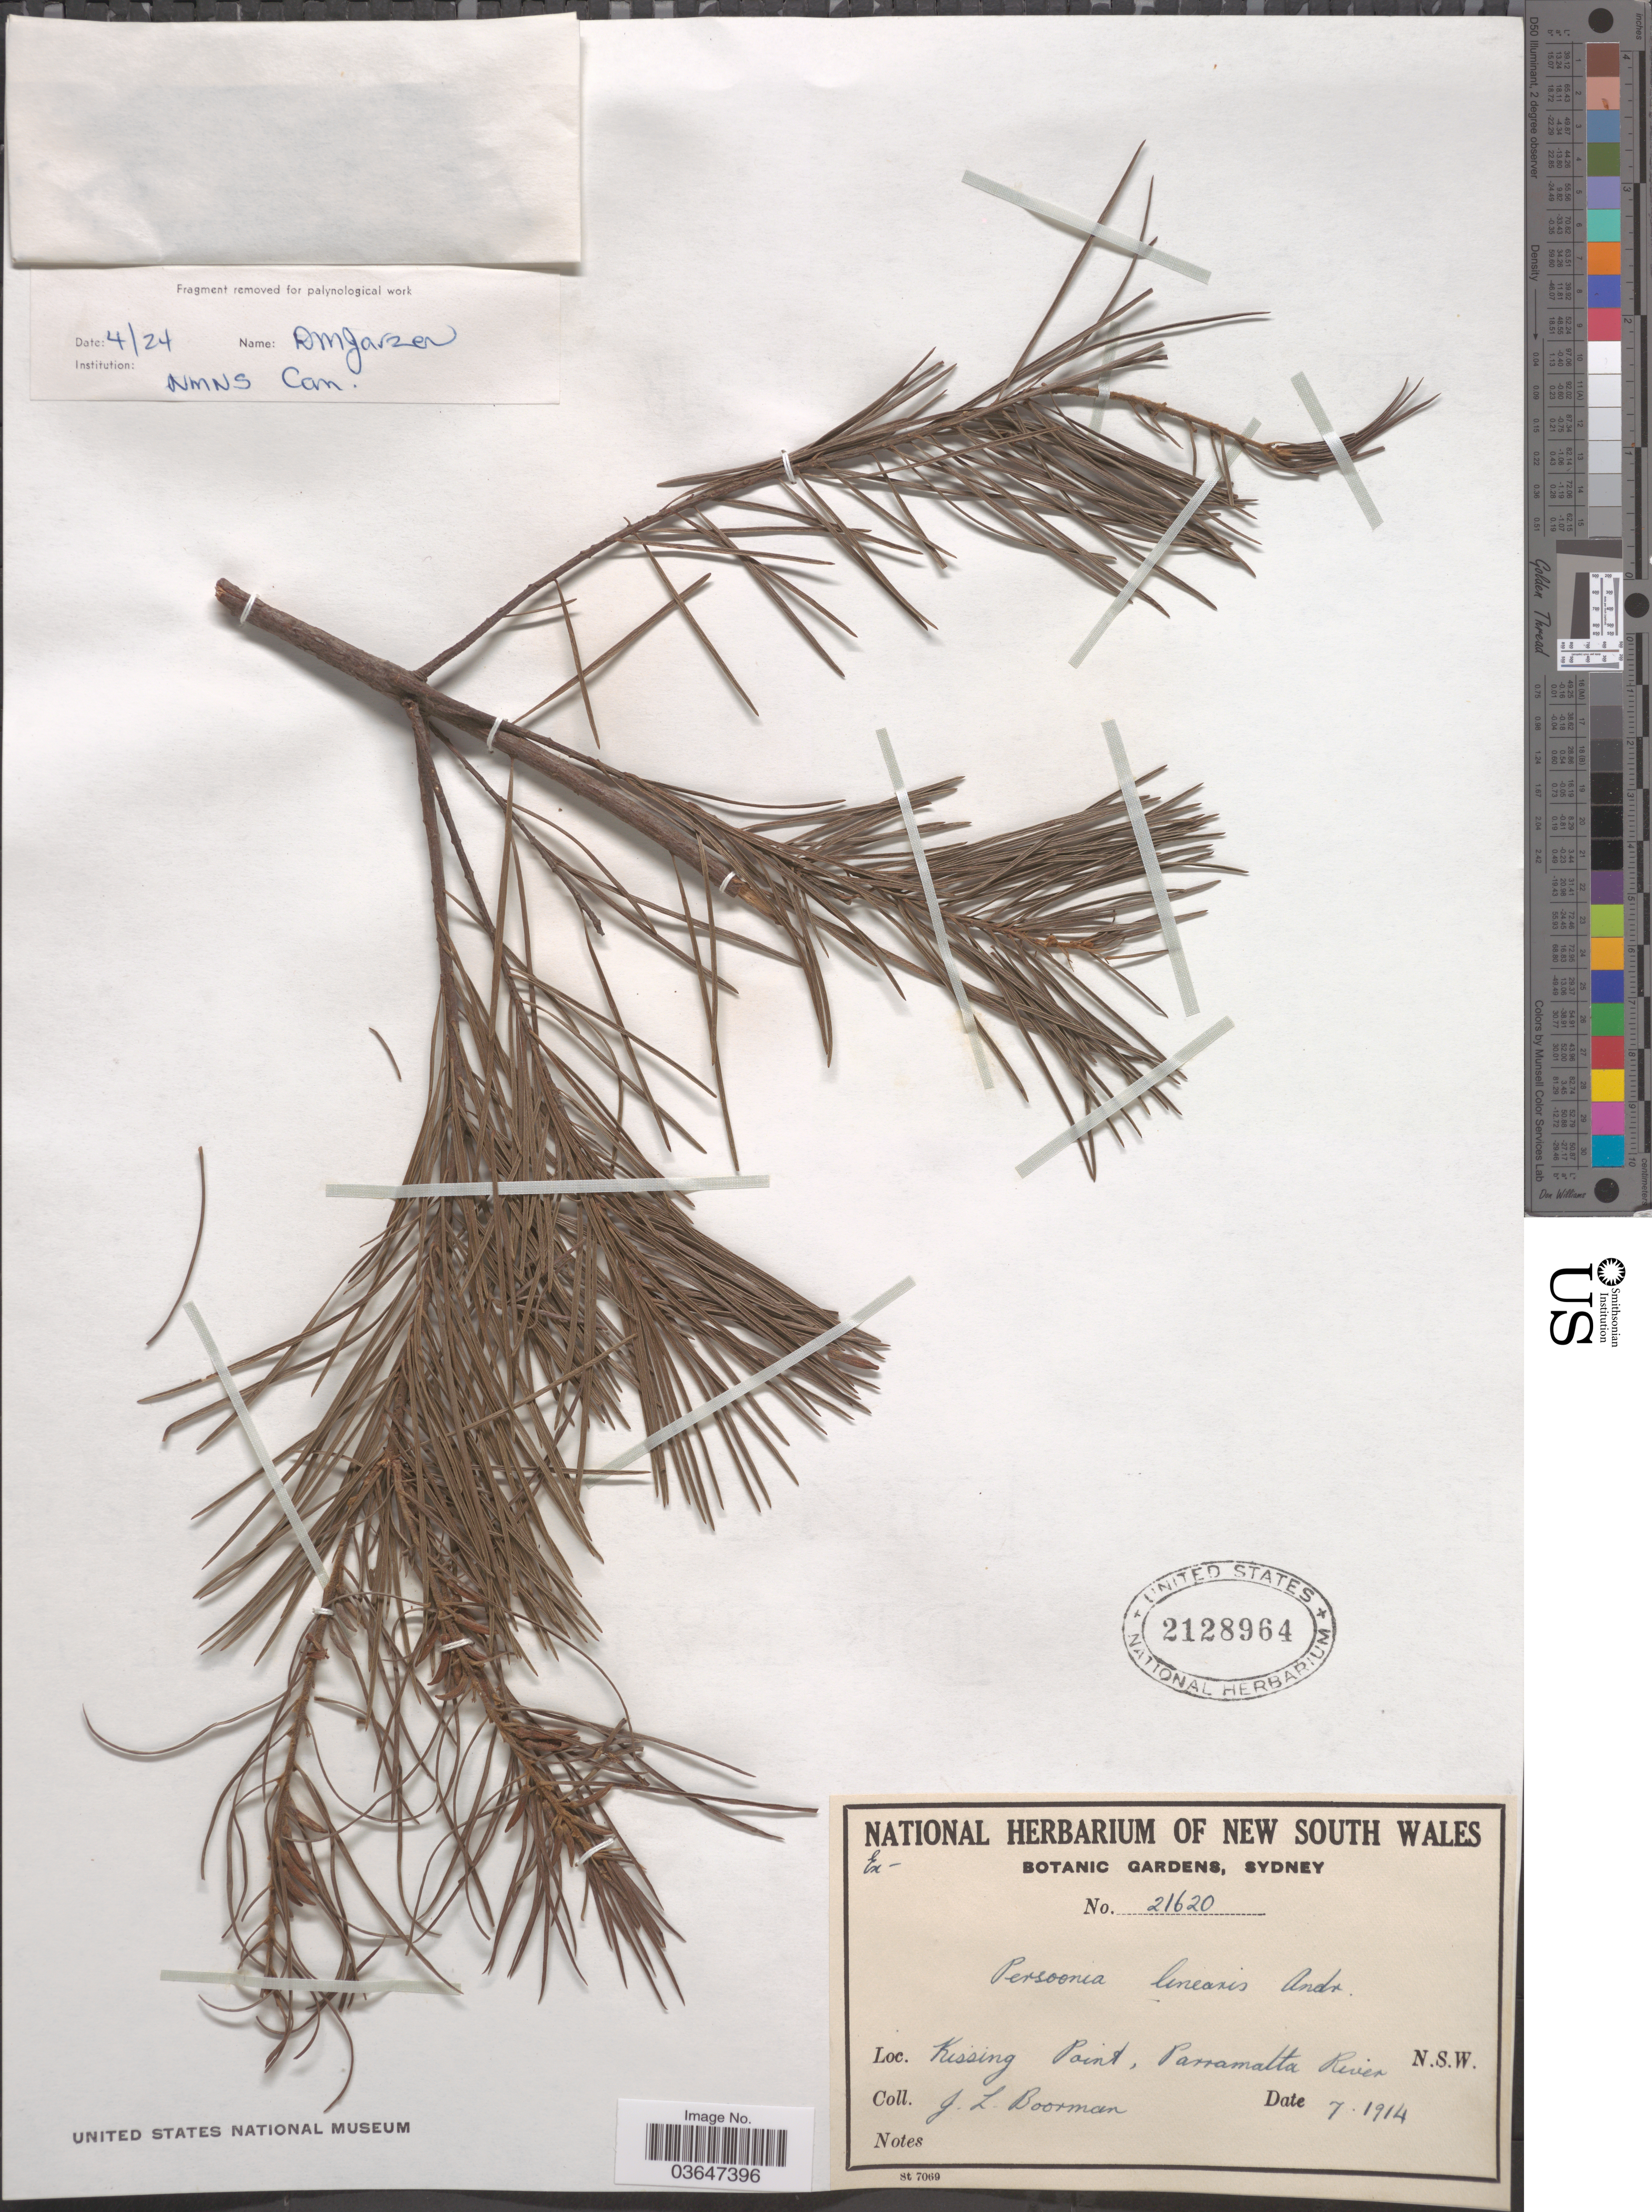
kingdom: Plantae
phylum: Tracheophyta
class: Magnoliopsida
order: Proteales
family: Proteaceae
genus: Persoonia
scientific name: Persoonia linearis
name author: Andrews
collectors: J. Boorman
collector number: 21620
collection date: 1914-07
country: Australia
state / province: New South Wales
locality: Kissing Point, Parramatta River.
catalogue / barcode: US 2128964